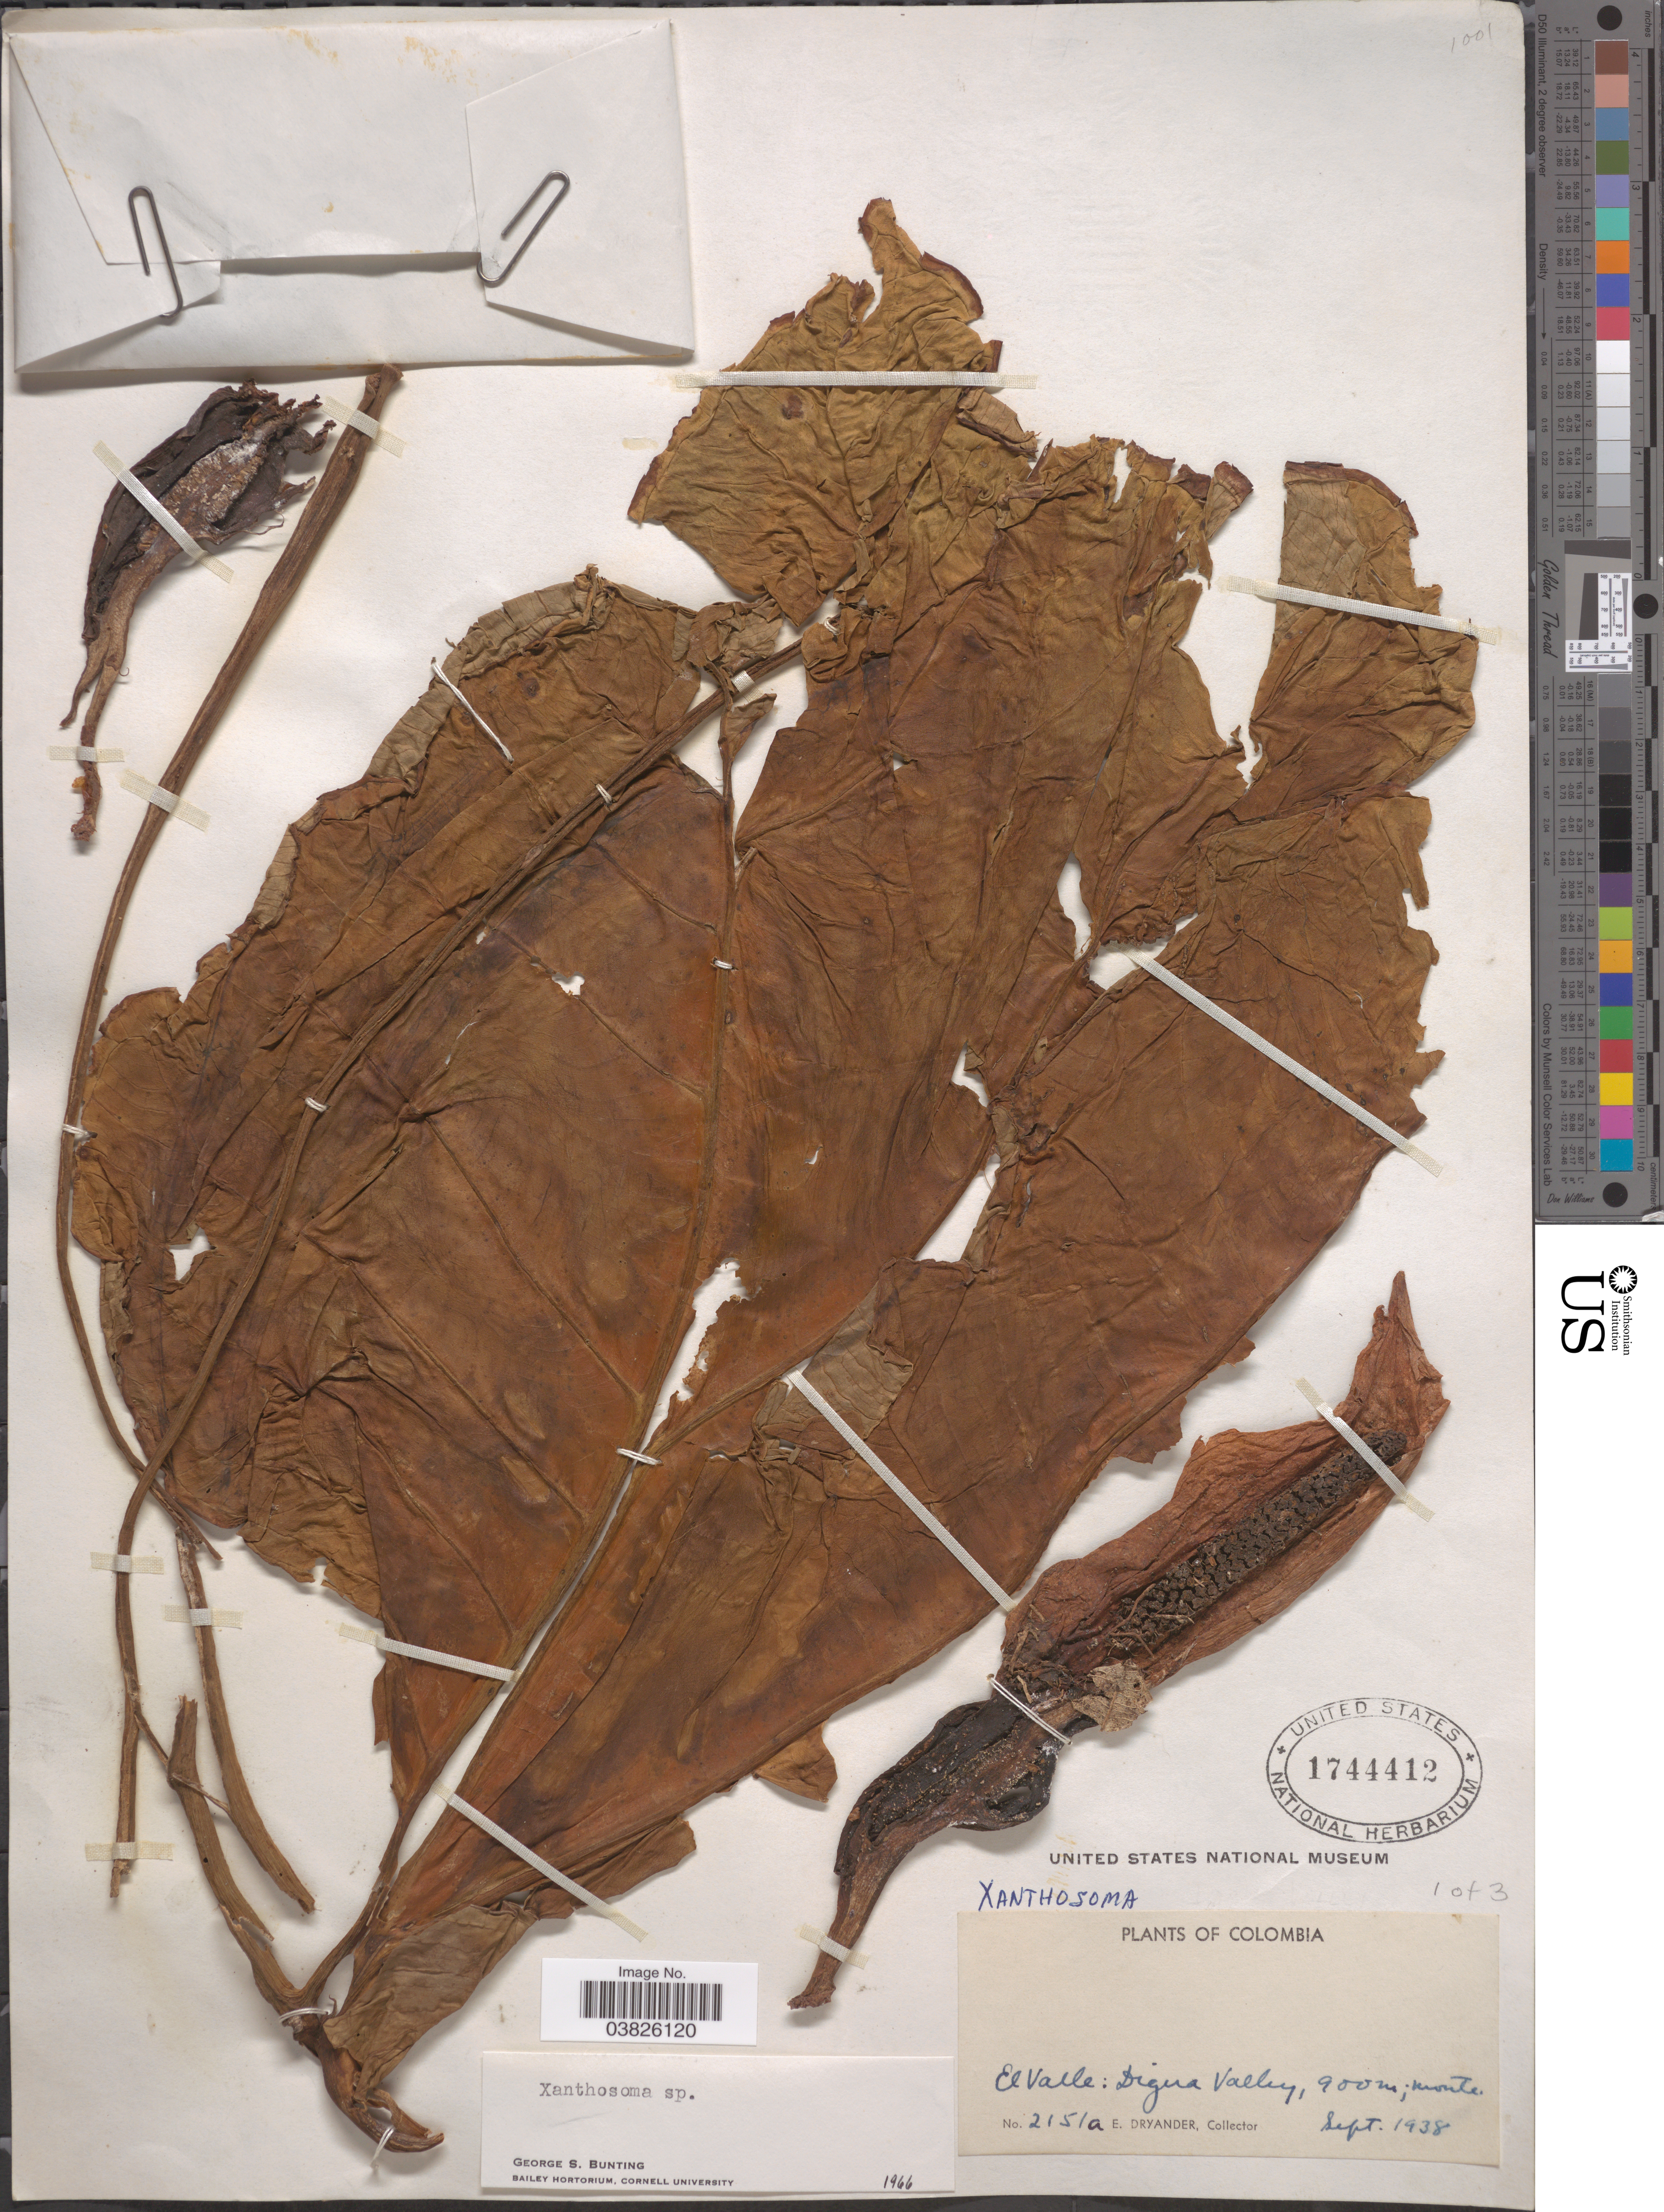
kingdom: Plantae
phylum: Tracheophyta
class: Liliopsida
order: Alismatales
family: Araceae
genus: Xanthosoma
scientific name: Xanthosoma sp.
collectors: E. Dryander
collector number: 2151a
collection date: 1938-09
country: Colombia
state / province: Valle del Cauca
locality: El Valle: Digua Valley.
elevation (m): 900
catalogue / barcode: US 1744412